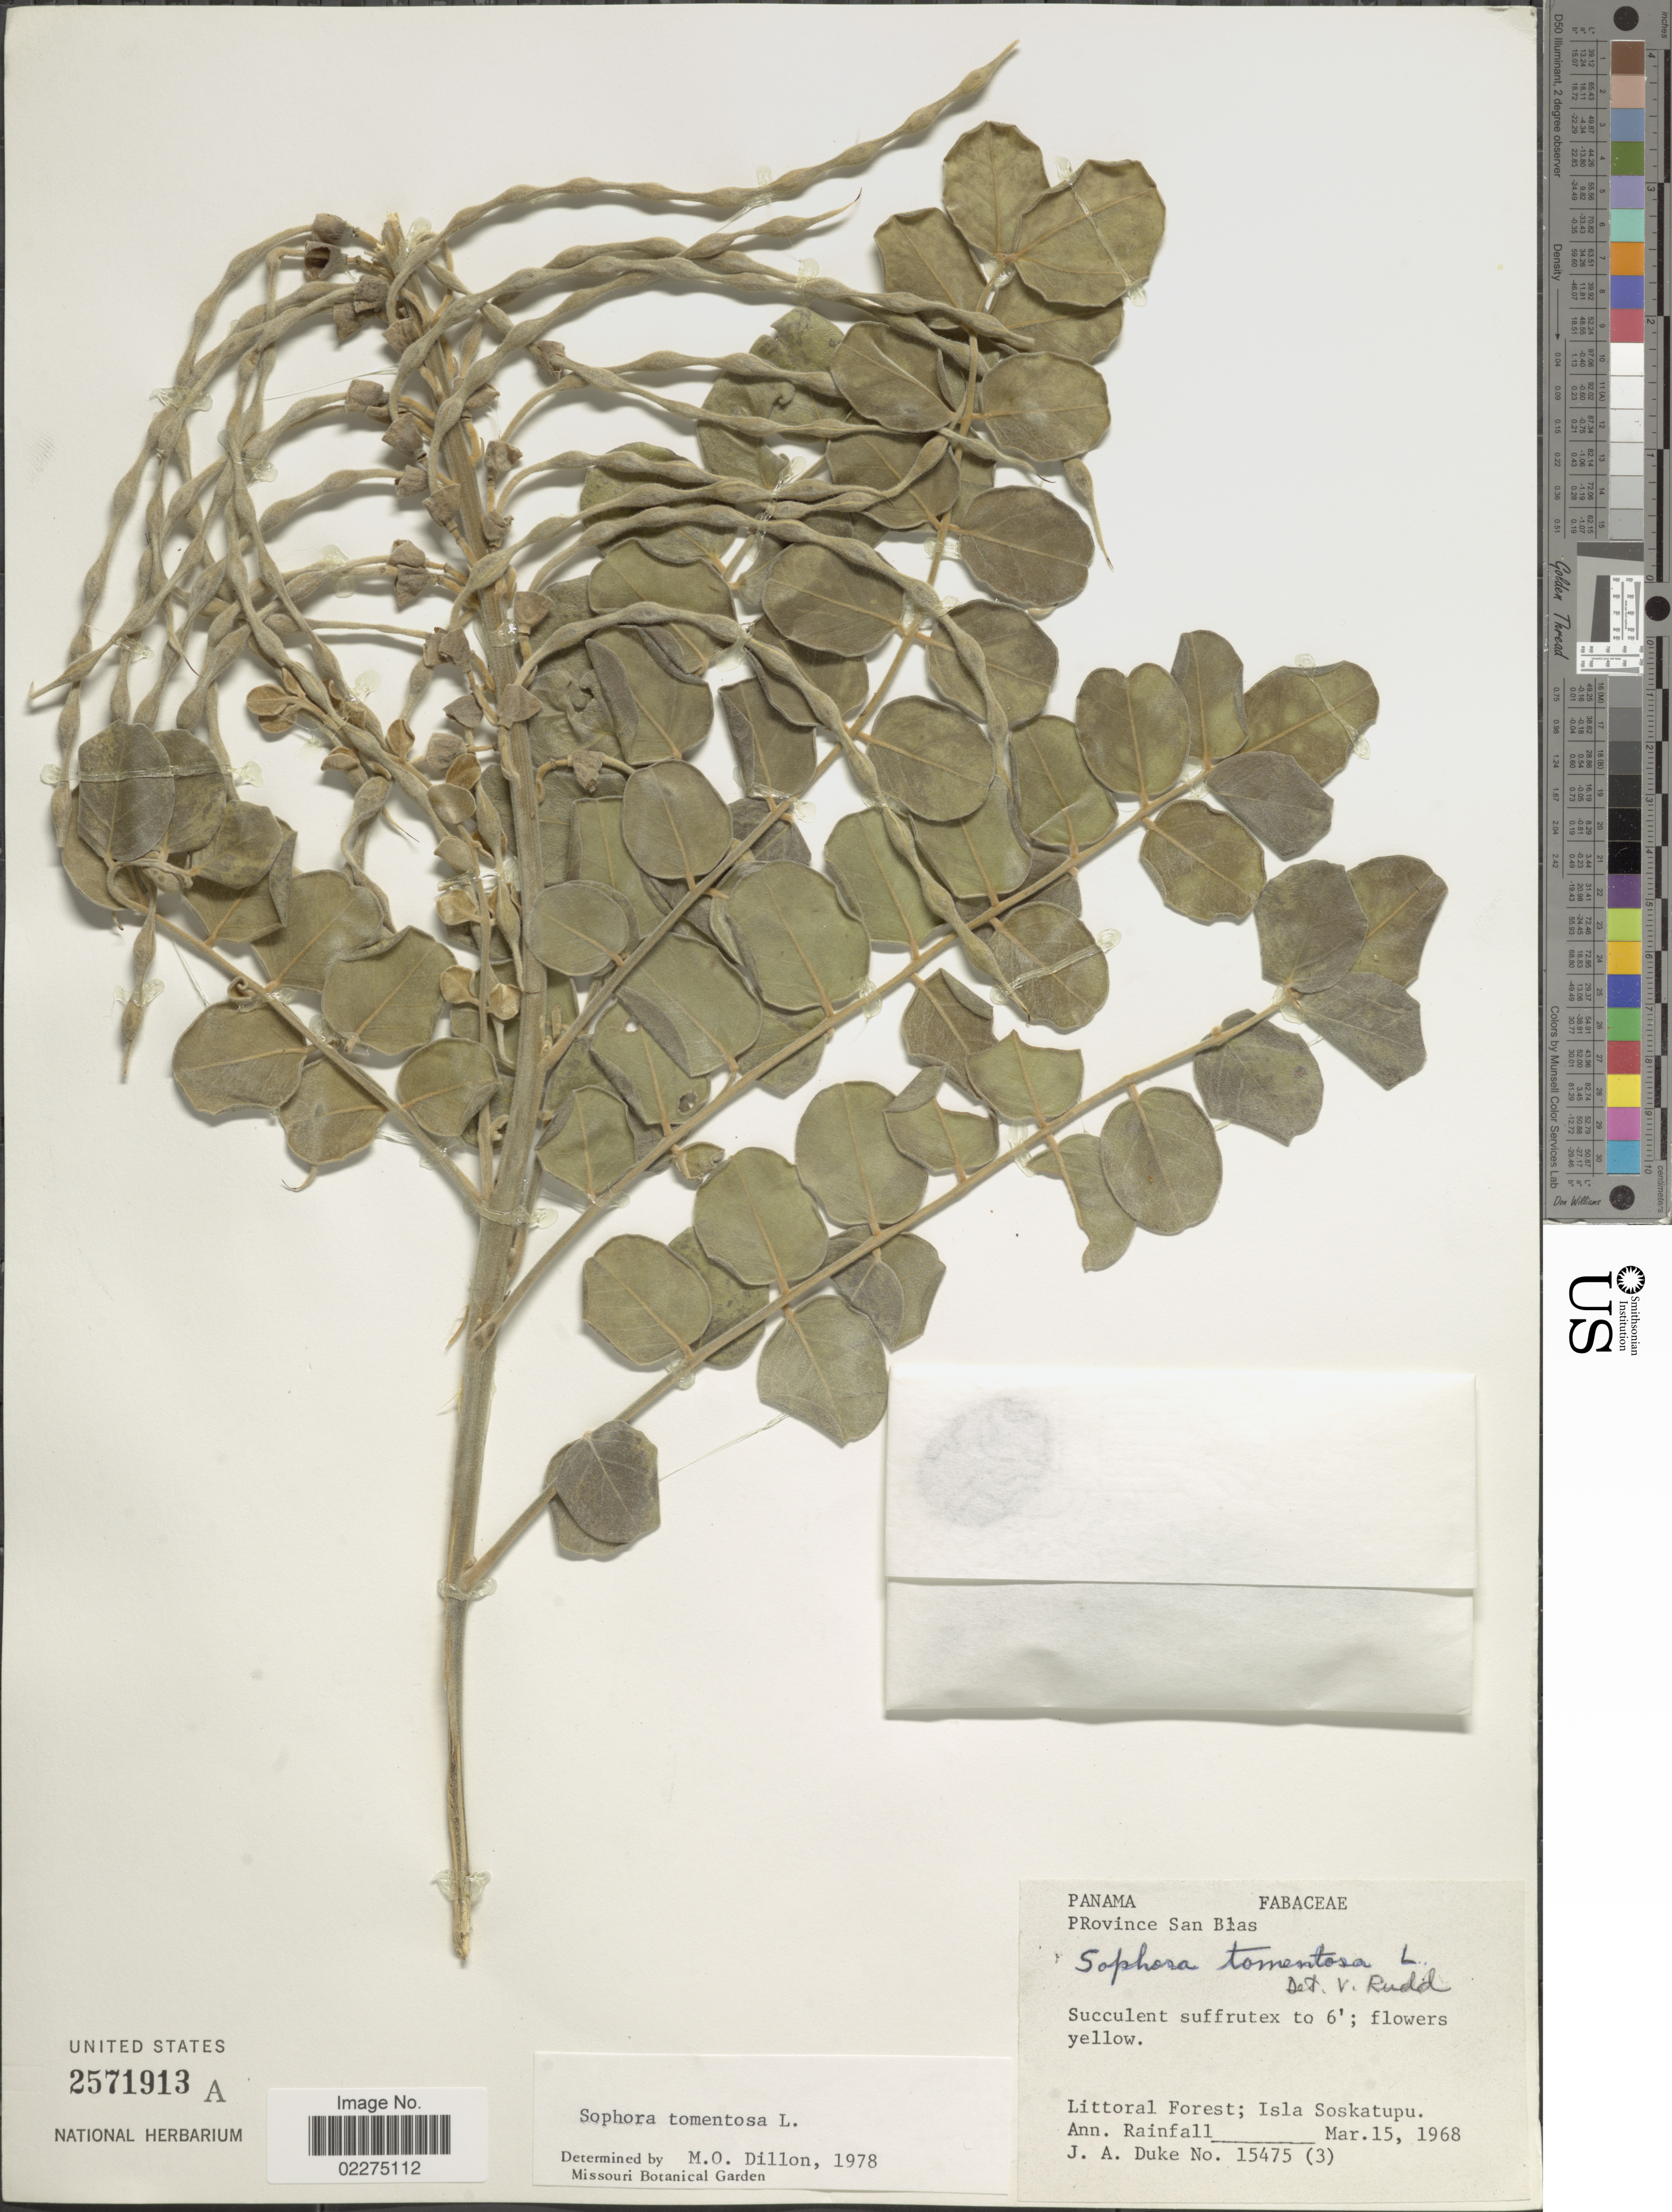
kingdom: Plantae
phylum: Tracheophyta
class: Magnoliopsida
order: Fabales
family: Fabaceae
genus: Sophora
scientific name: Sophora tomentosa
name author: L.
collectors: J. A. Duke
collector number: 15475 (3)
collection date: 1968-03-15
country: Panama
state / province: Kuna Yala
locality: Province San Blas. Littoral Forest; Isla Soskatupu. Ann. Rainfall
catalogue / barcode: US 2571913A